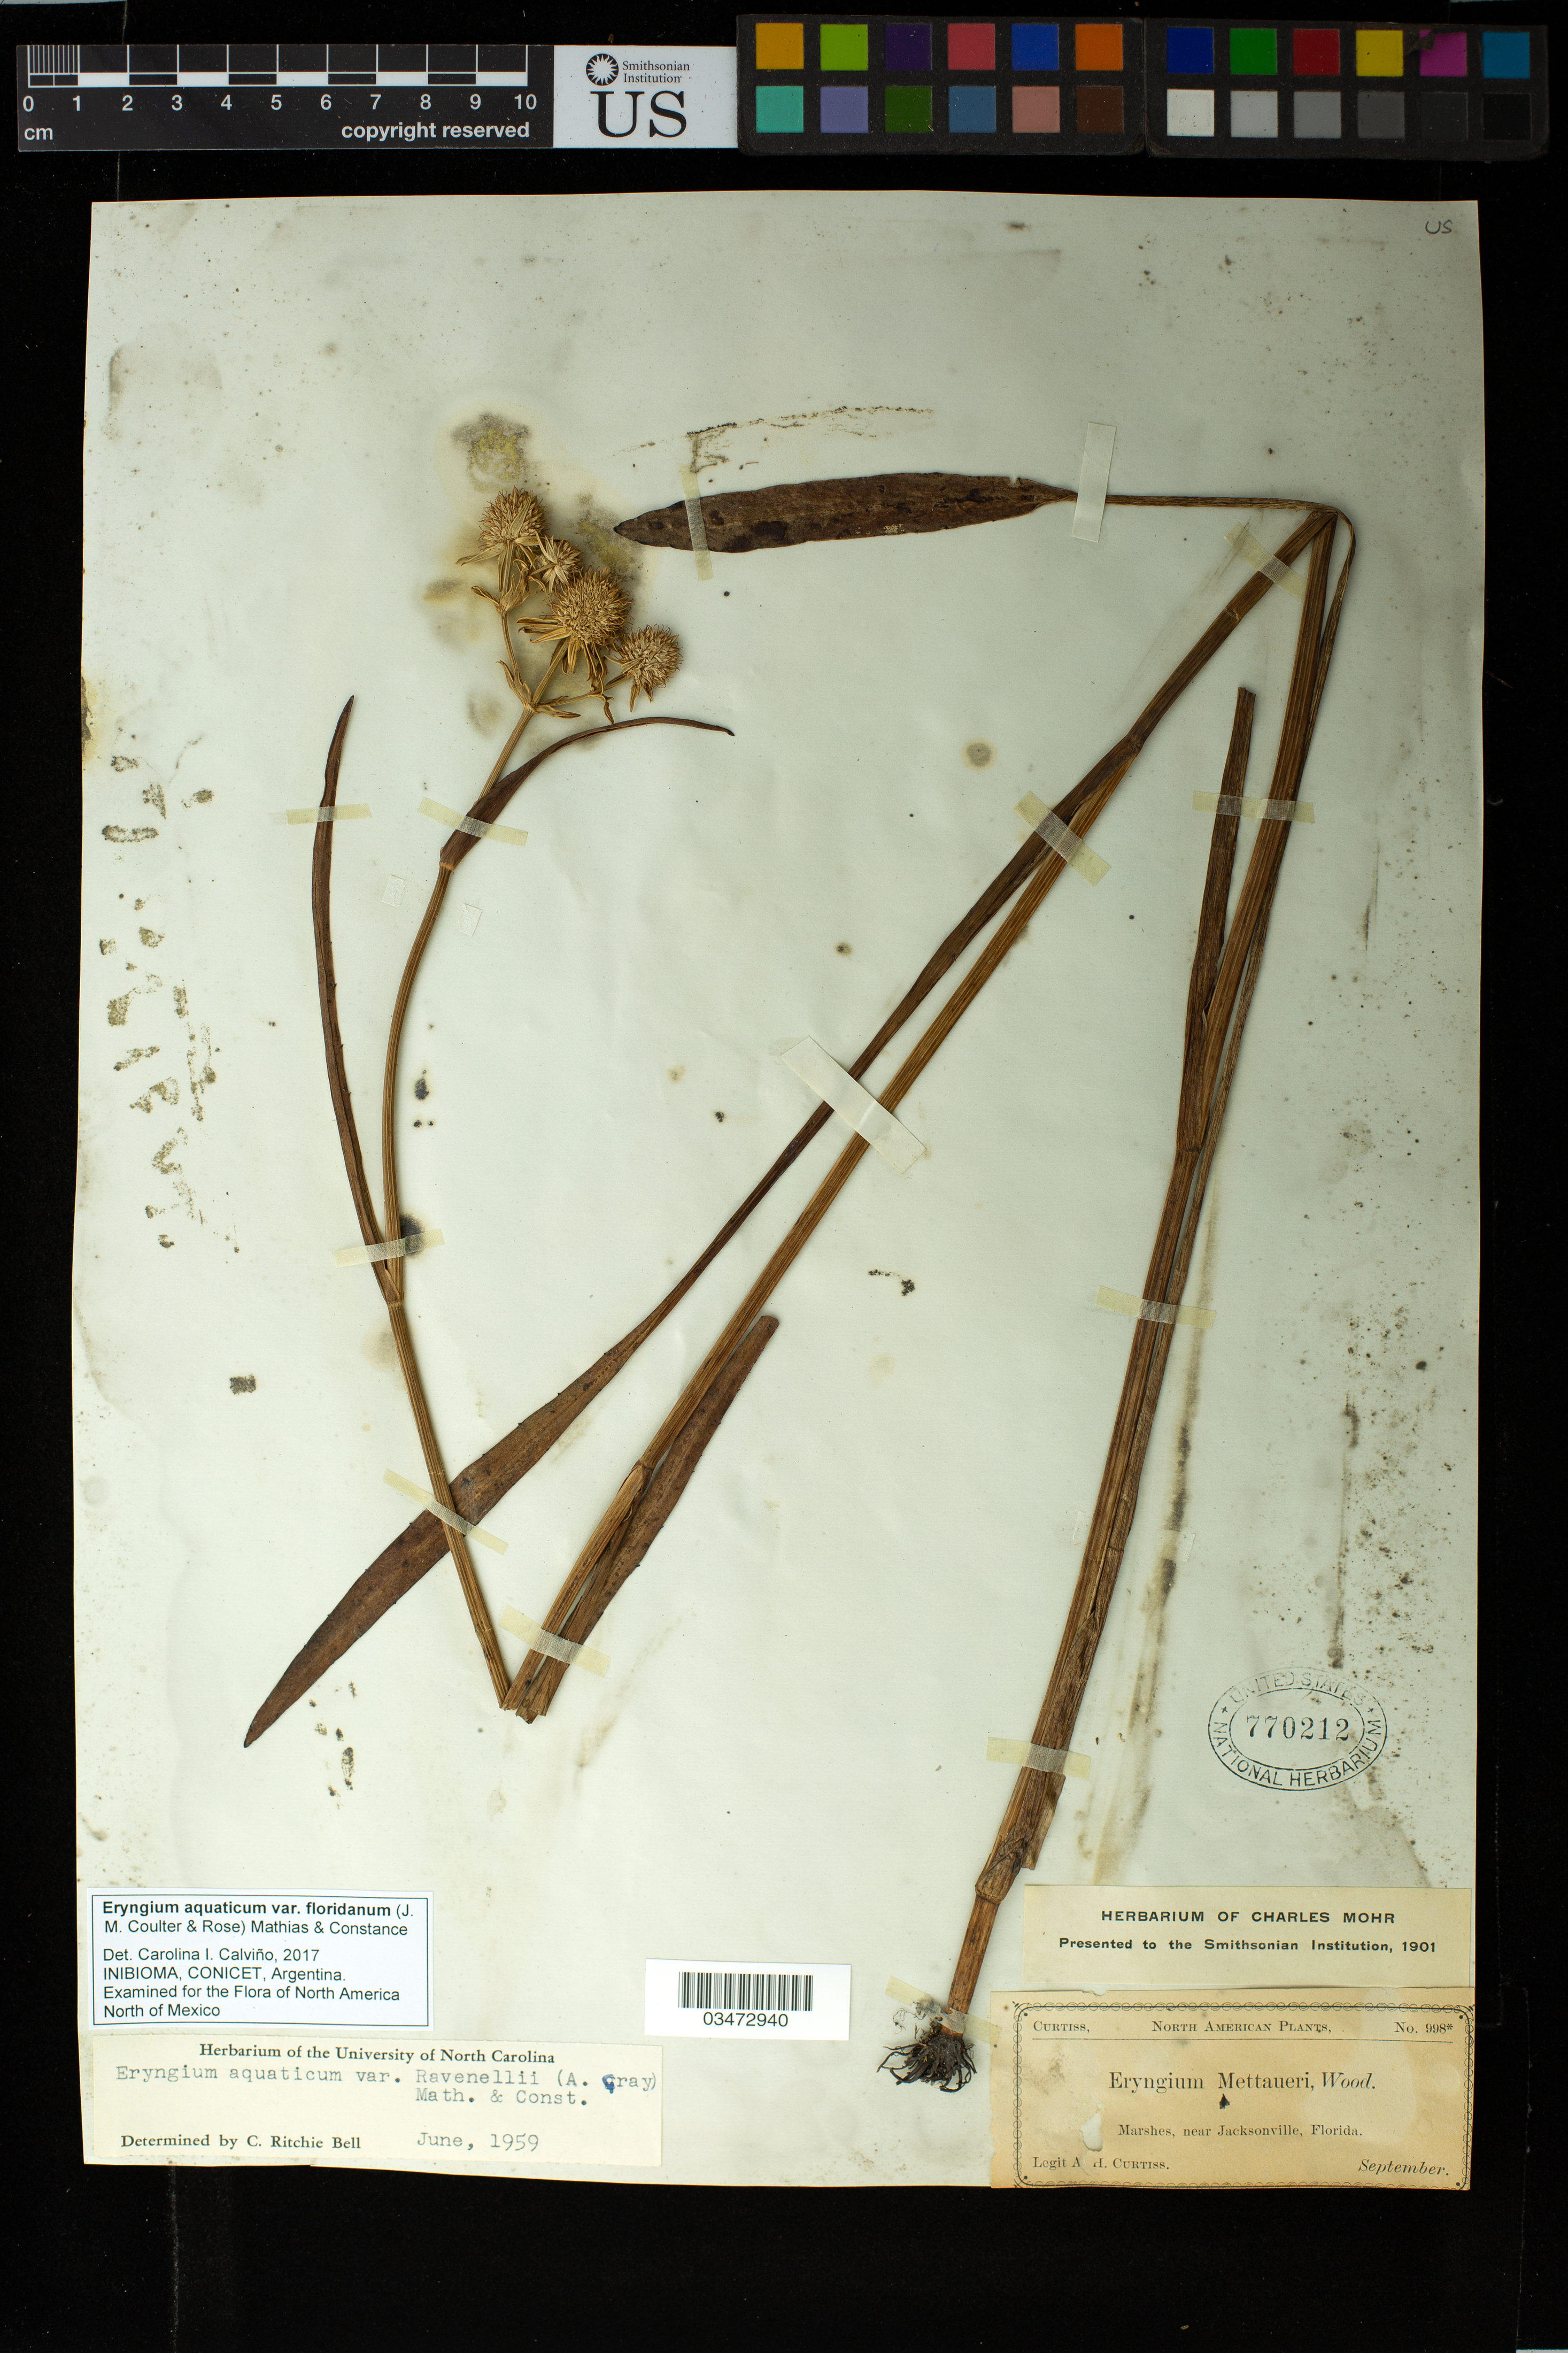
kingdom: Plantae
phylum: Tracheophyta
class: Magnoliopsida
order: Apiales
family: Apiaceae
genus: Eryngium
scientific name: Eryngium aquaticum var. floridanum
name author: (J.M. Coult. & Rose) Mathias & Constance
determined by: Calviño, C. I.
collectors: A. H. Curtiss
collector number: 988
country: United States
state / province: Florida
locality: Marshes, near Jacksonville, Florida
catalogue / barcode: US 770212